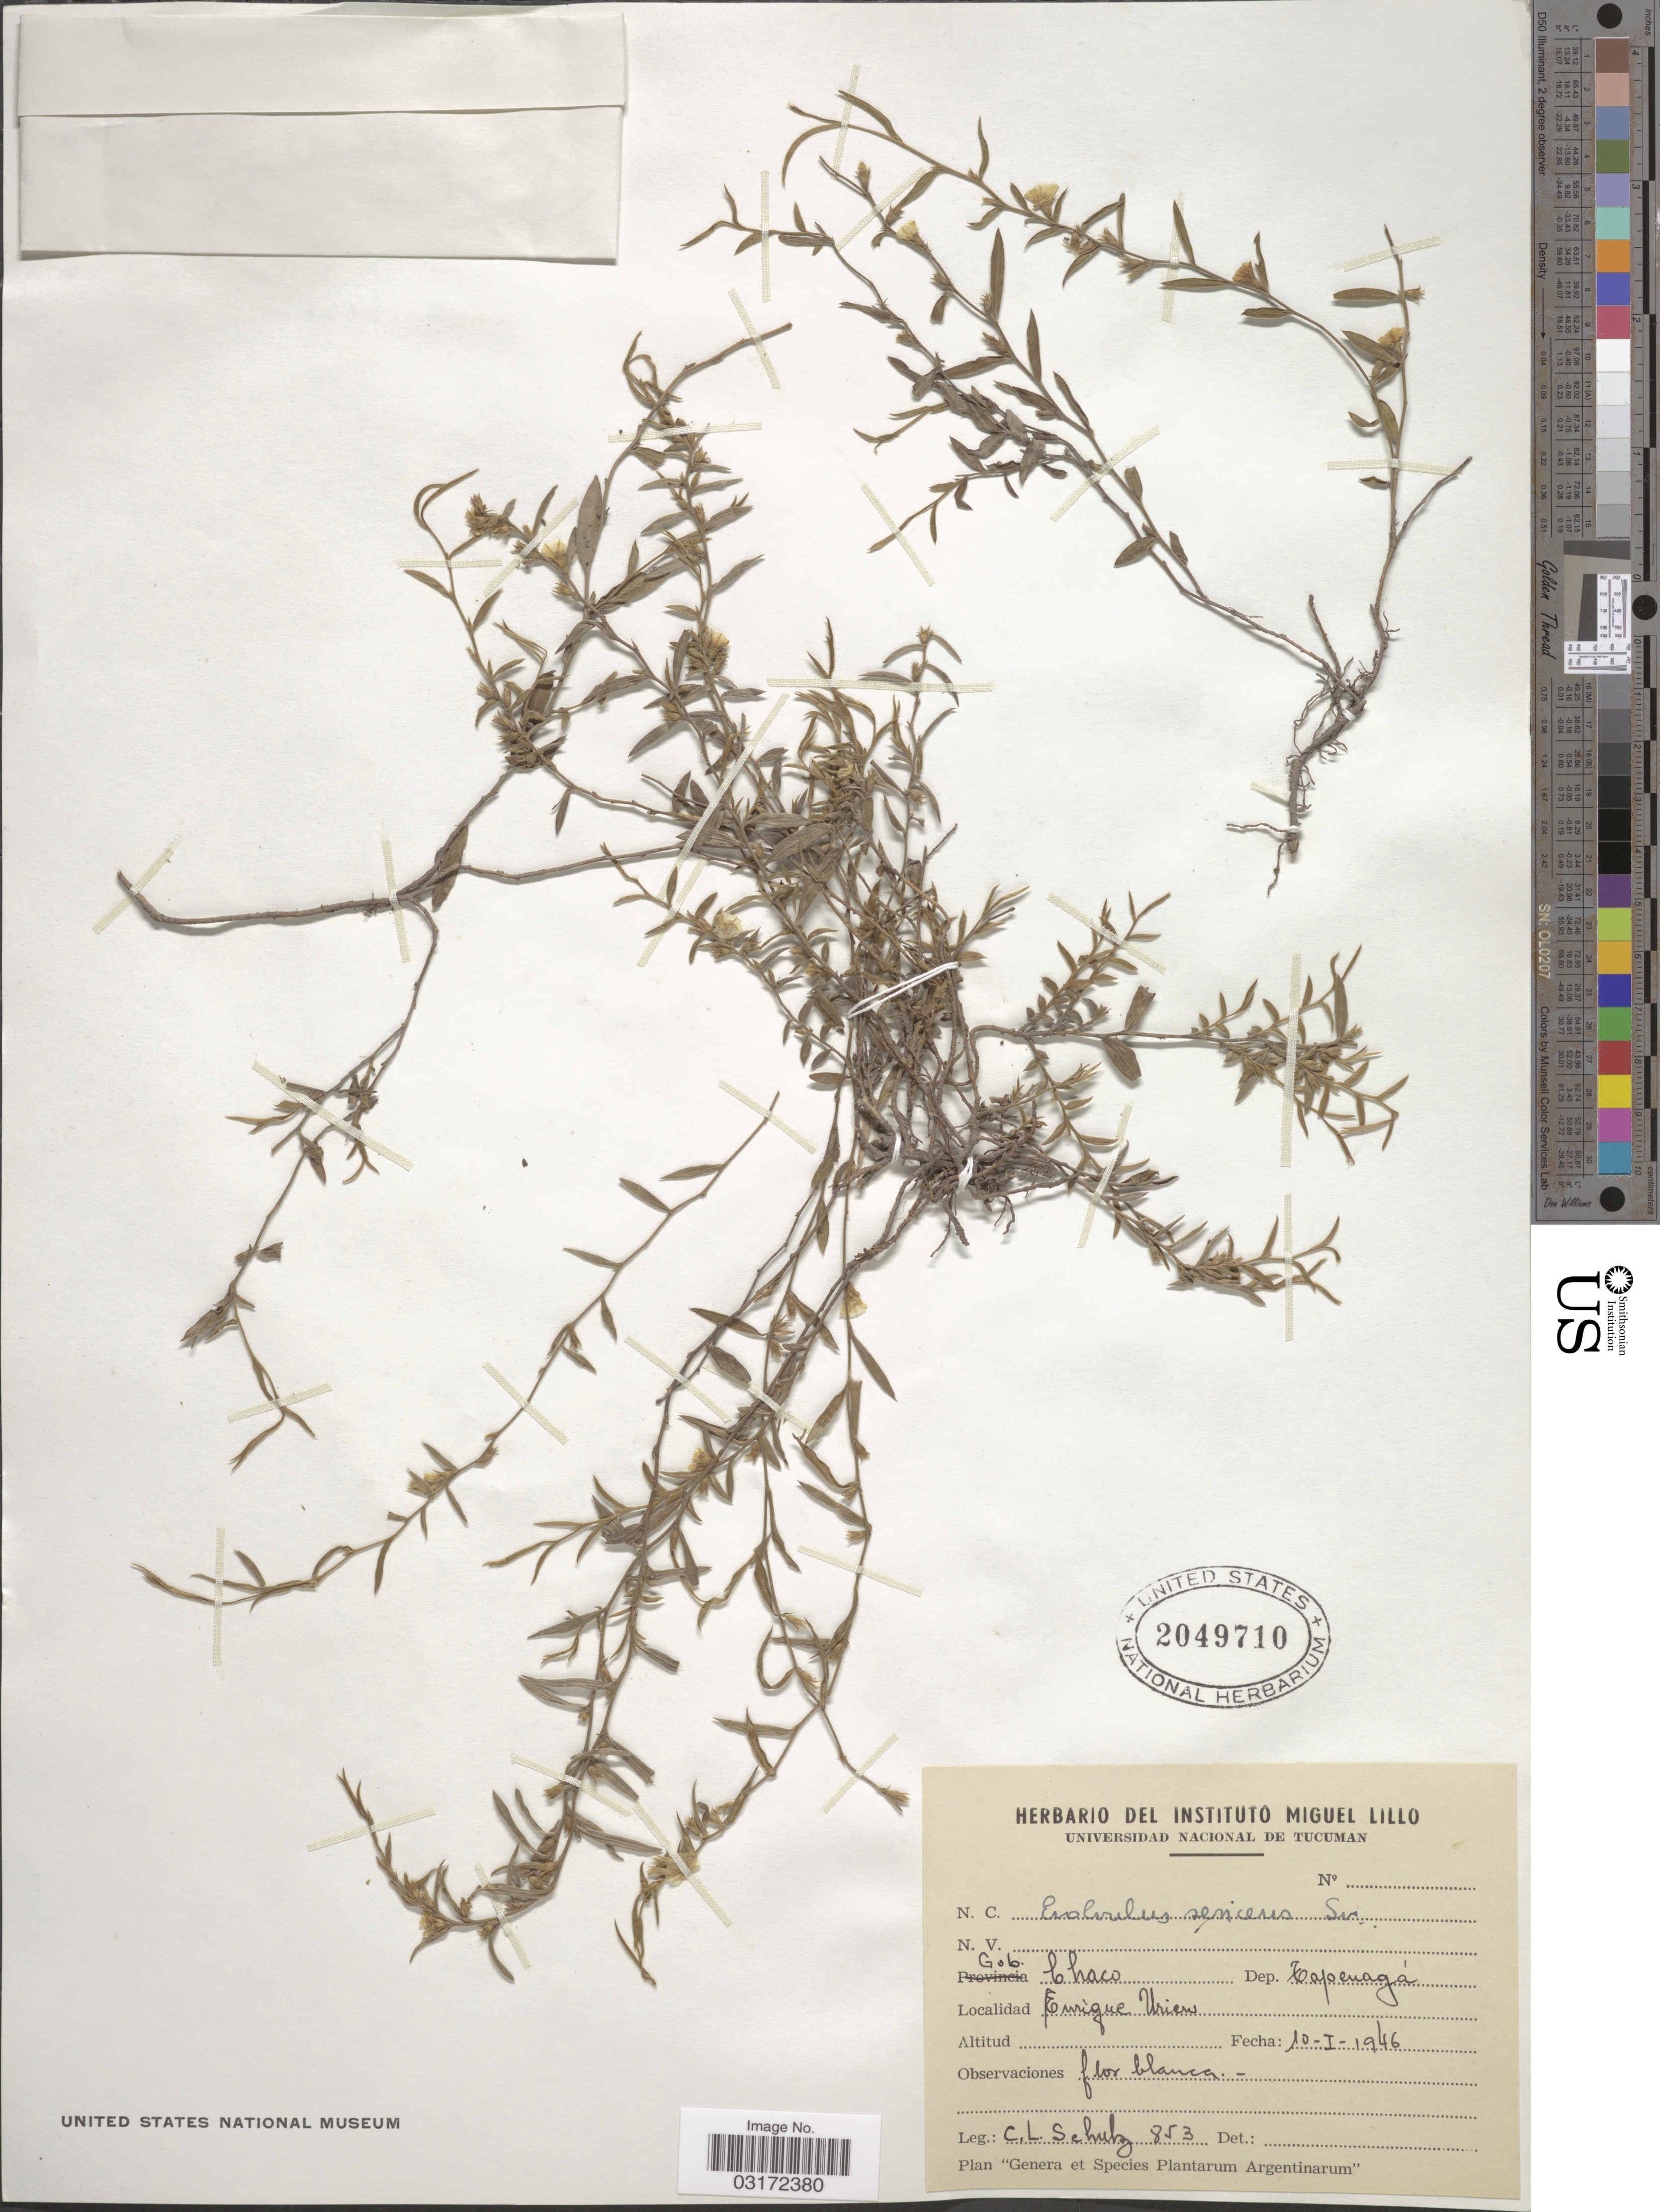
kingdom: Plantae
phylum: Tracheophyta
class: Magnoliopsida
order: Solanales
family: Convolvulaceae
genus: Evolvulus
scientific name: Evolvulus sericeus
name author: Sw.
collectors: C. L. Schulz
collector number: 853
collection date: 1946-01-10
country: Argentina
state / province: Chaco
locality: Gob. Chaco. Dep. Tapenagá, Enrique Urien.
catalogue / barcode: US 2049710